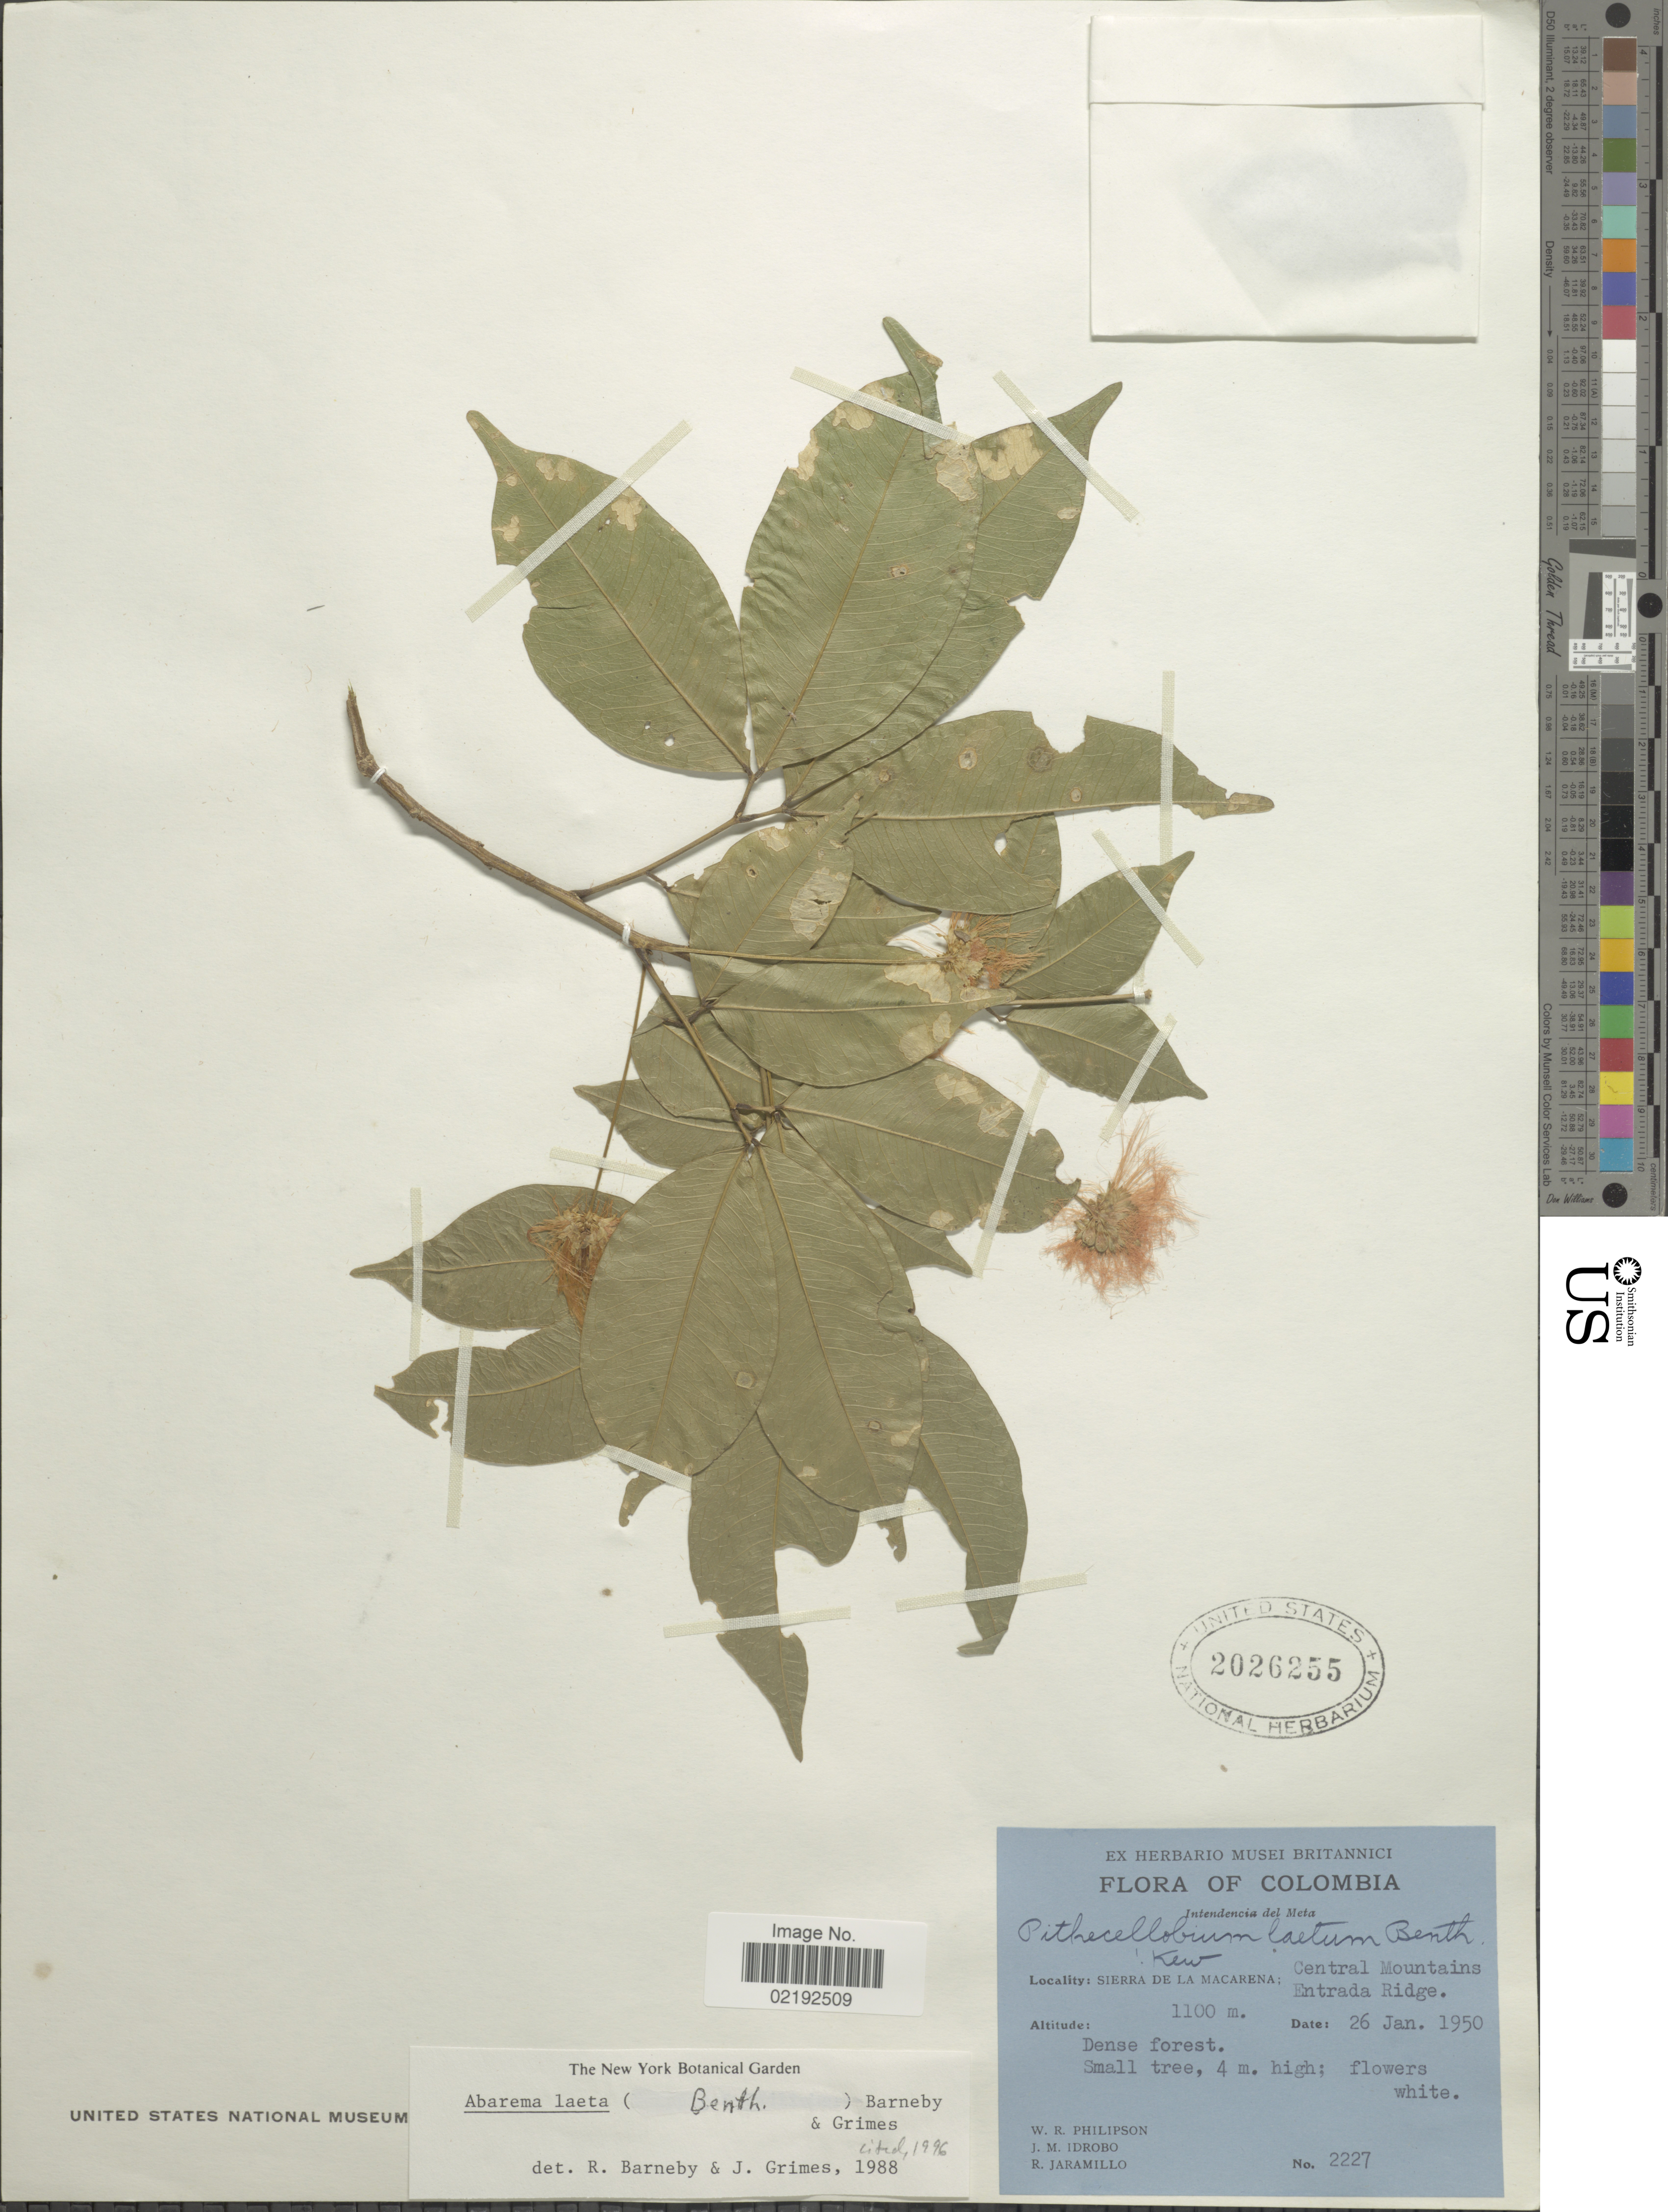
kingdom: Plantae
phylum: Tracheophyta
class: Magnoliopsida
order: Fabales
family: Fabaceae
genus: Abarema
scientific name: Abarema laeta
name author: (Benth.) Barneby & J.W. Grimes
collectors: W. R. Philipson, J. M. Idrobo & R. Jaramillo M.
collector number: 2227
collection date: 1950-01-26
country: Colombia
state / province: Meta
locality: Sierra de la Macarena, Central mountains, Entrada Ridge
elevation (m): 1100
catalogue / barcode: US 2026255